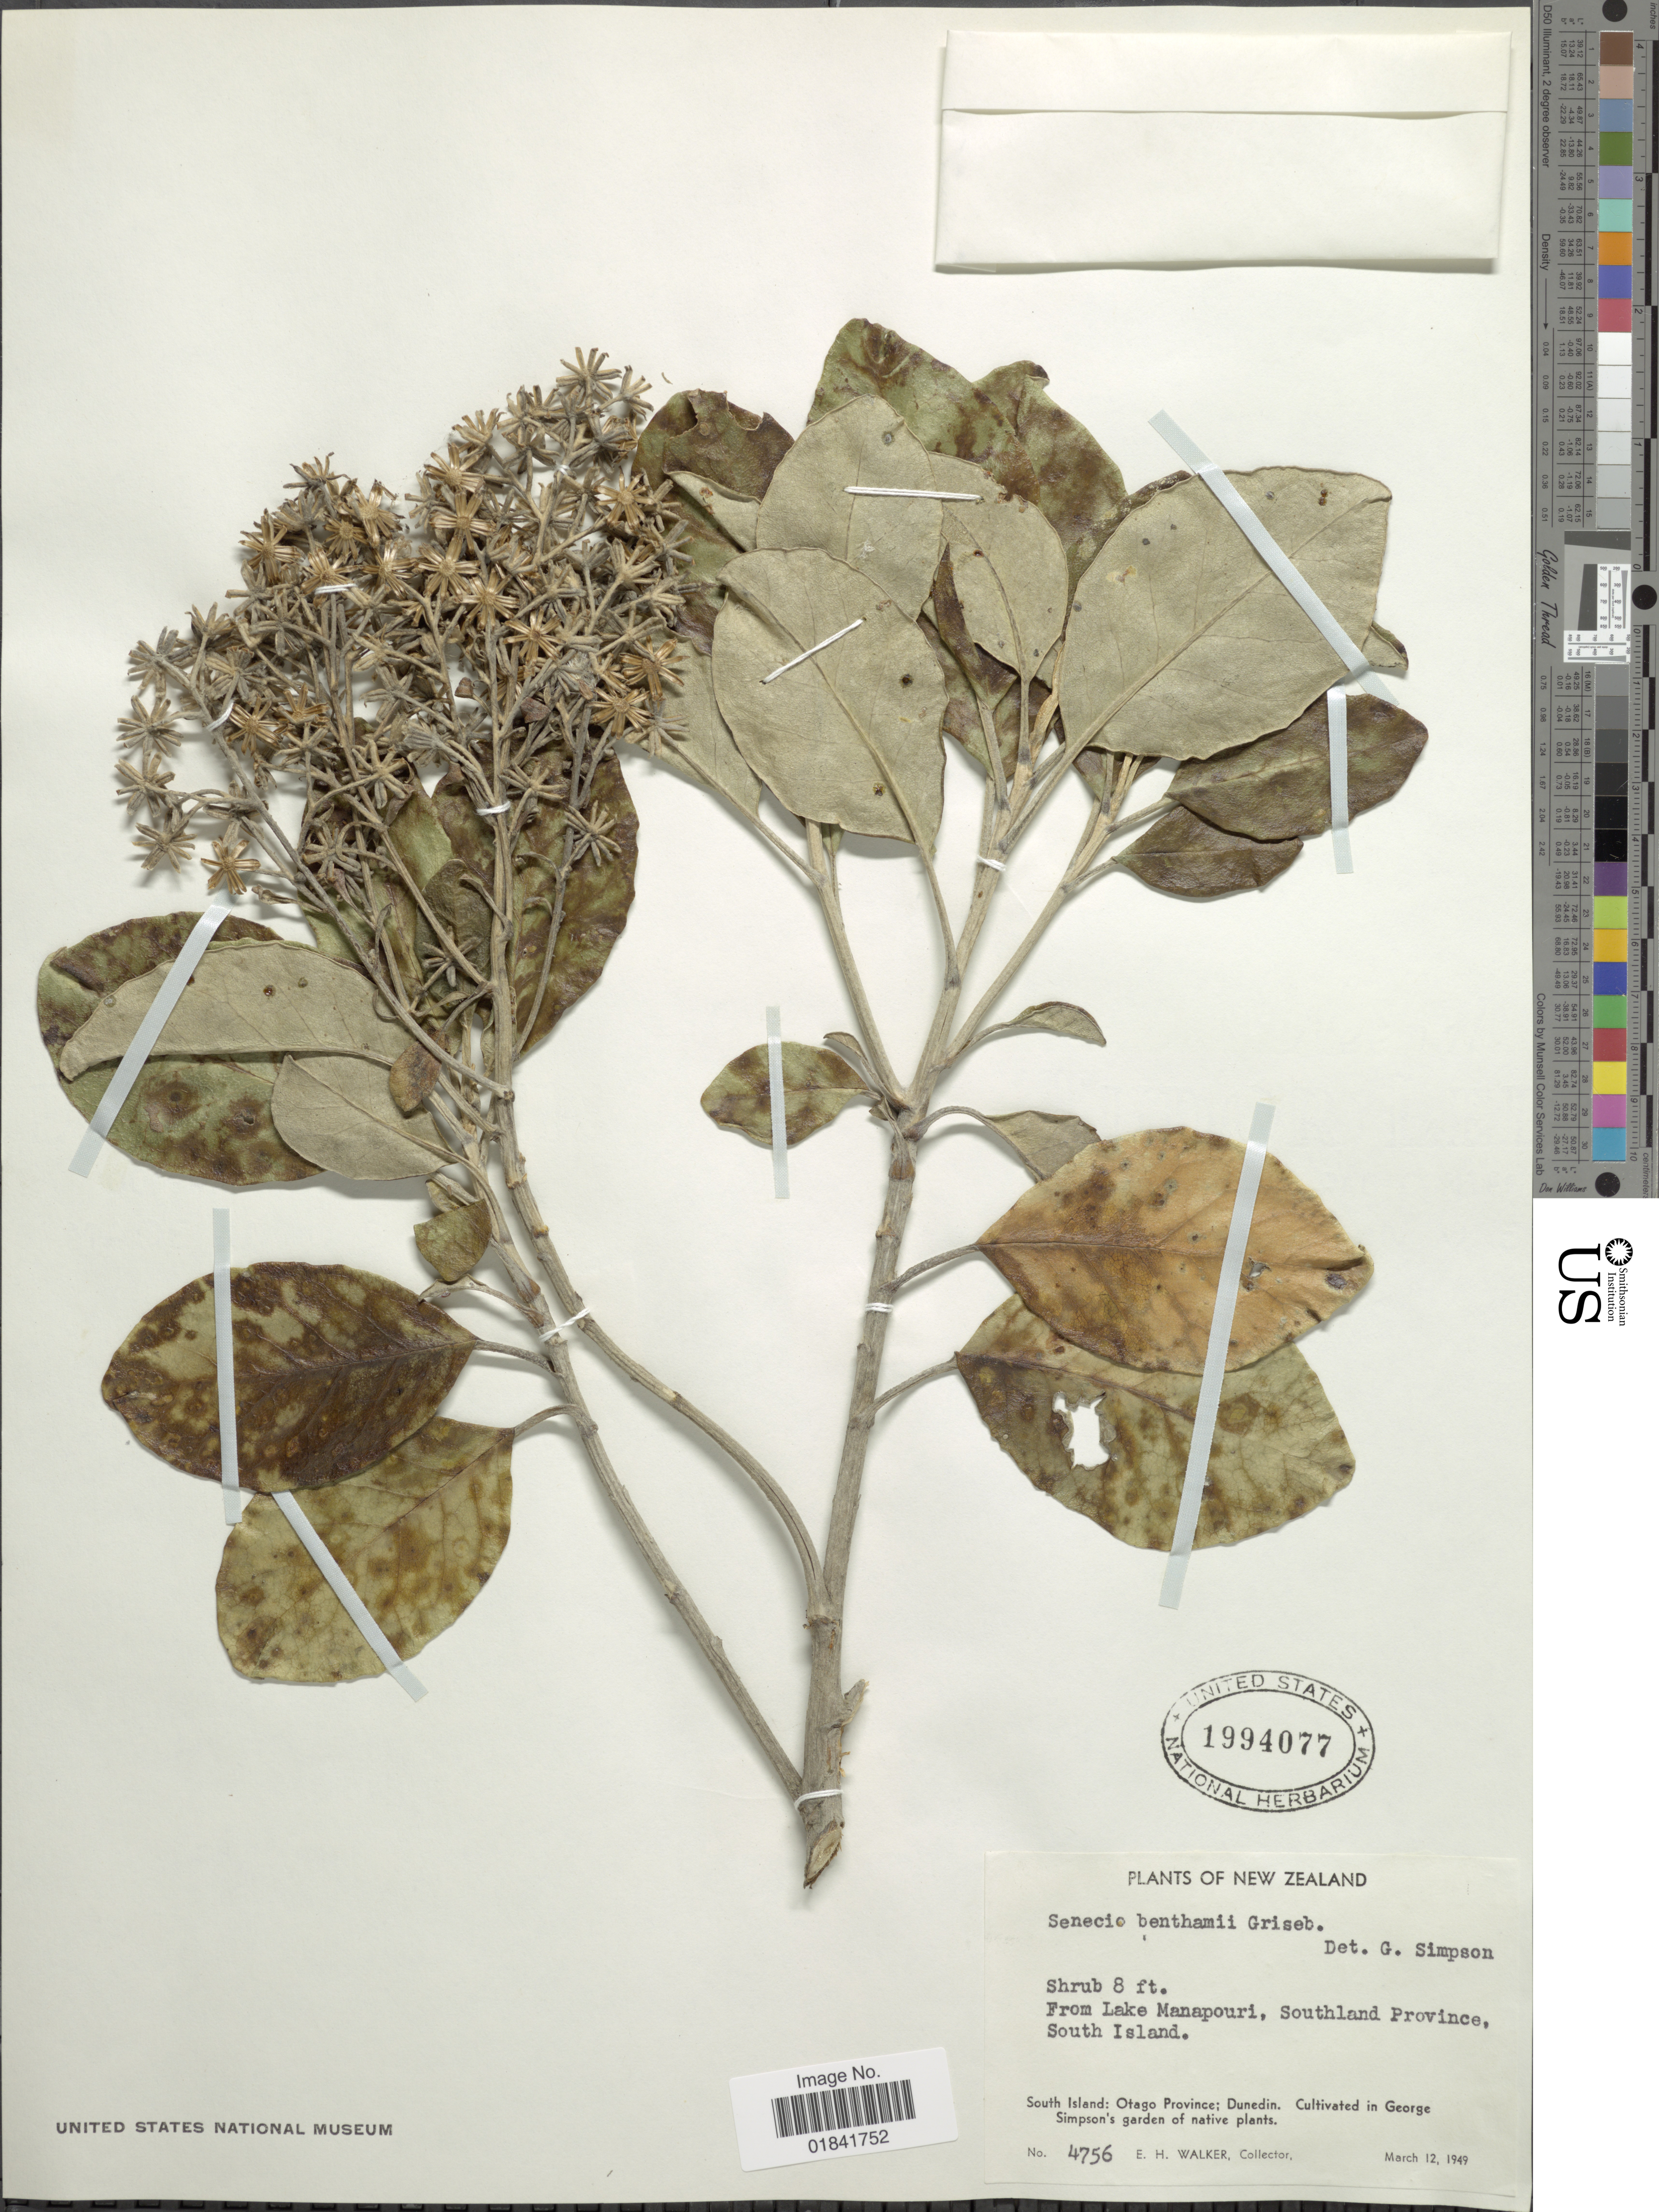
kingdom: Plantae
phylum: Tracheophyta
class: Magnoliopsida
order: Asterales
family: Asteraceae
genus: Senecio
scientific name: Senecio benthamii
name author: Griseb.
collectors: E. H. Walker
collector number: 4756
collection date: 1949-03-12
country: New Zealand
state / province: Otago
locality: From Lake Manapouri, Southland Province, South Island, Otago Province; Dunedin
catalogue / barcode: US 1994077